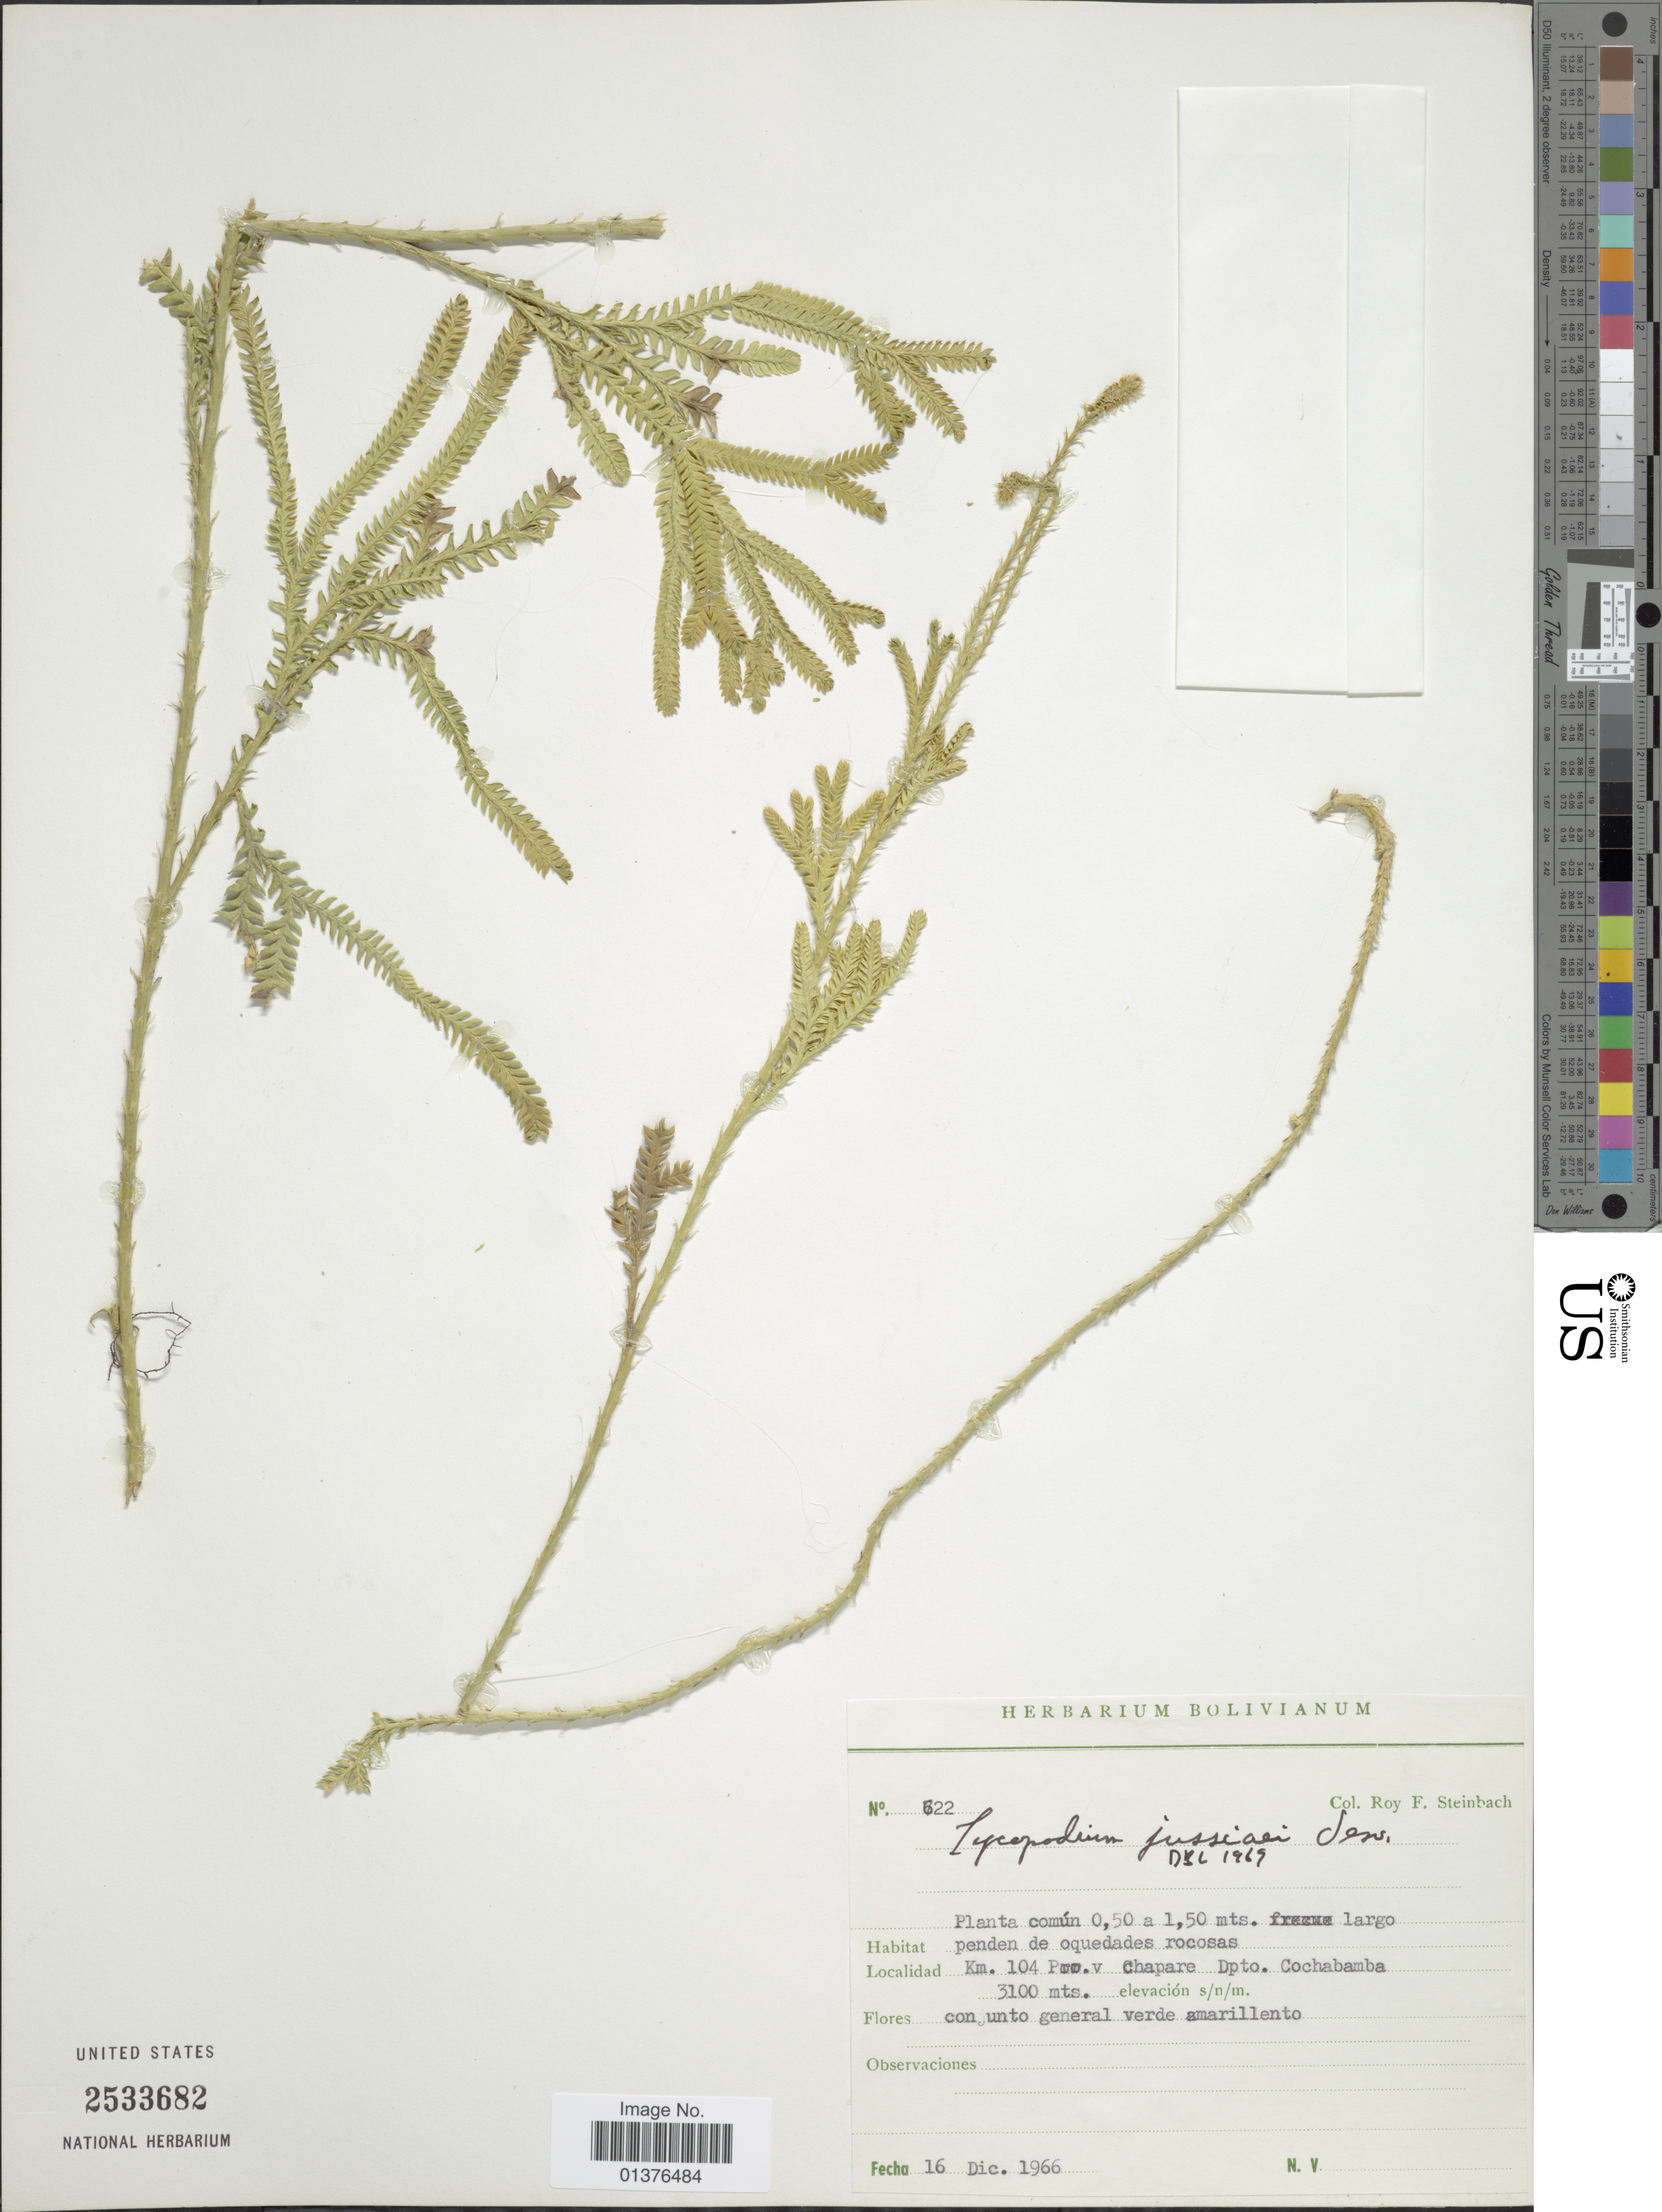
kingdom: Plantae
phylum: Tracheophyta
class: Lycopodiopsida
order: Lycopodiales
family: Lycopodiaceae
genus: Diphasium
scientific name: Diphasium jussiaei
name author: (Desv.) C. Presl ex Rothm.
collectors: R. F. Steinbach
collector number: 622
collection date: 1966-12-16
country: Bolivia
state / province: Cochabamba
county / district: Chaparé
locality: Km 104.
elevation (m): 3100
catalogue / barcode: US 2533682